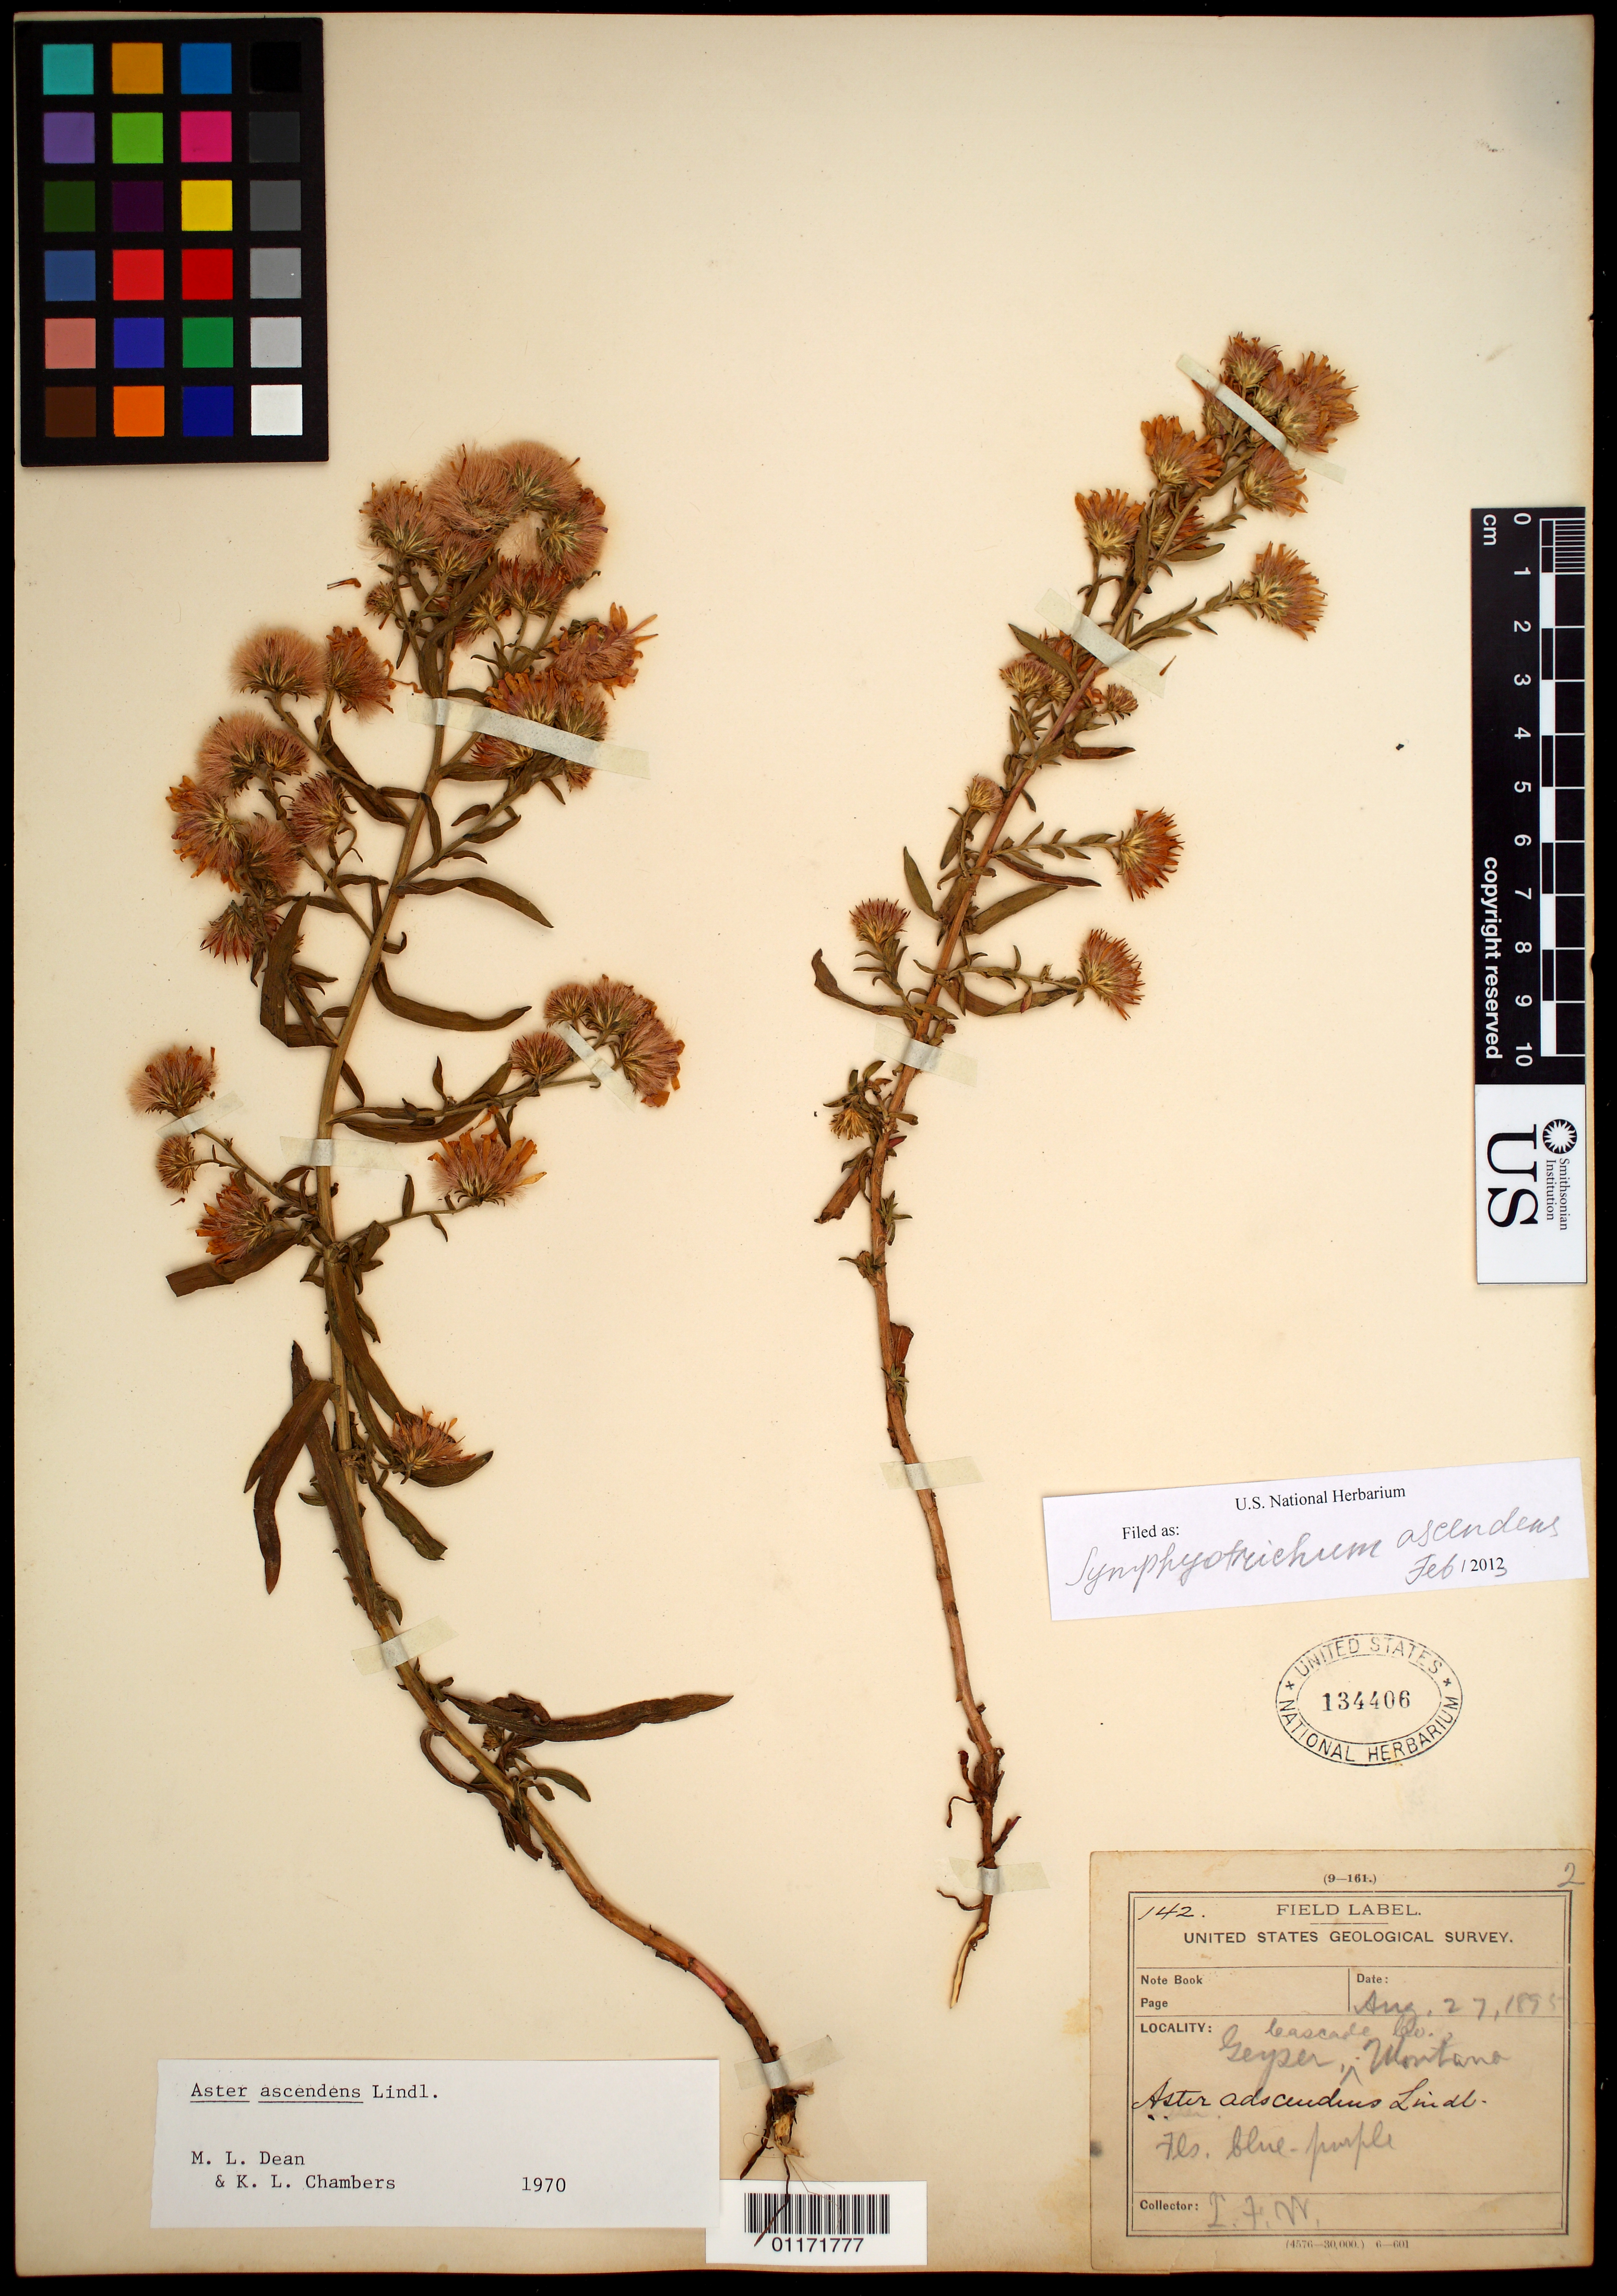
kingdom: Plantae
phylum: Tracheophyta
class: Magnoliopsida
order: Asterales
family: Asteraceae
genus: Symphyotrichum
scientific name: Symphyotrichum ascendens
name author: (Lindl.) G.L. Nesom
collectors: L. F. Ward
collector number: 142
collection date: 1895-08-27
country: United States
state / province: Montana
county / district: Judith Basin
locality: Geyser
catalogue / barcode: US 134406